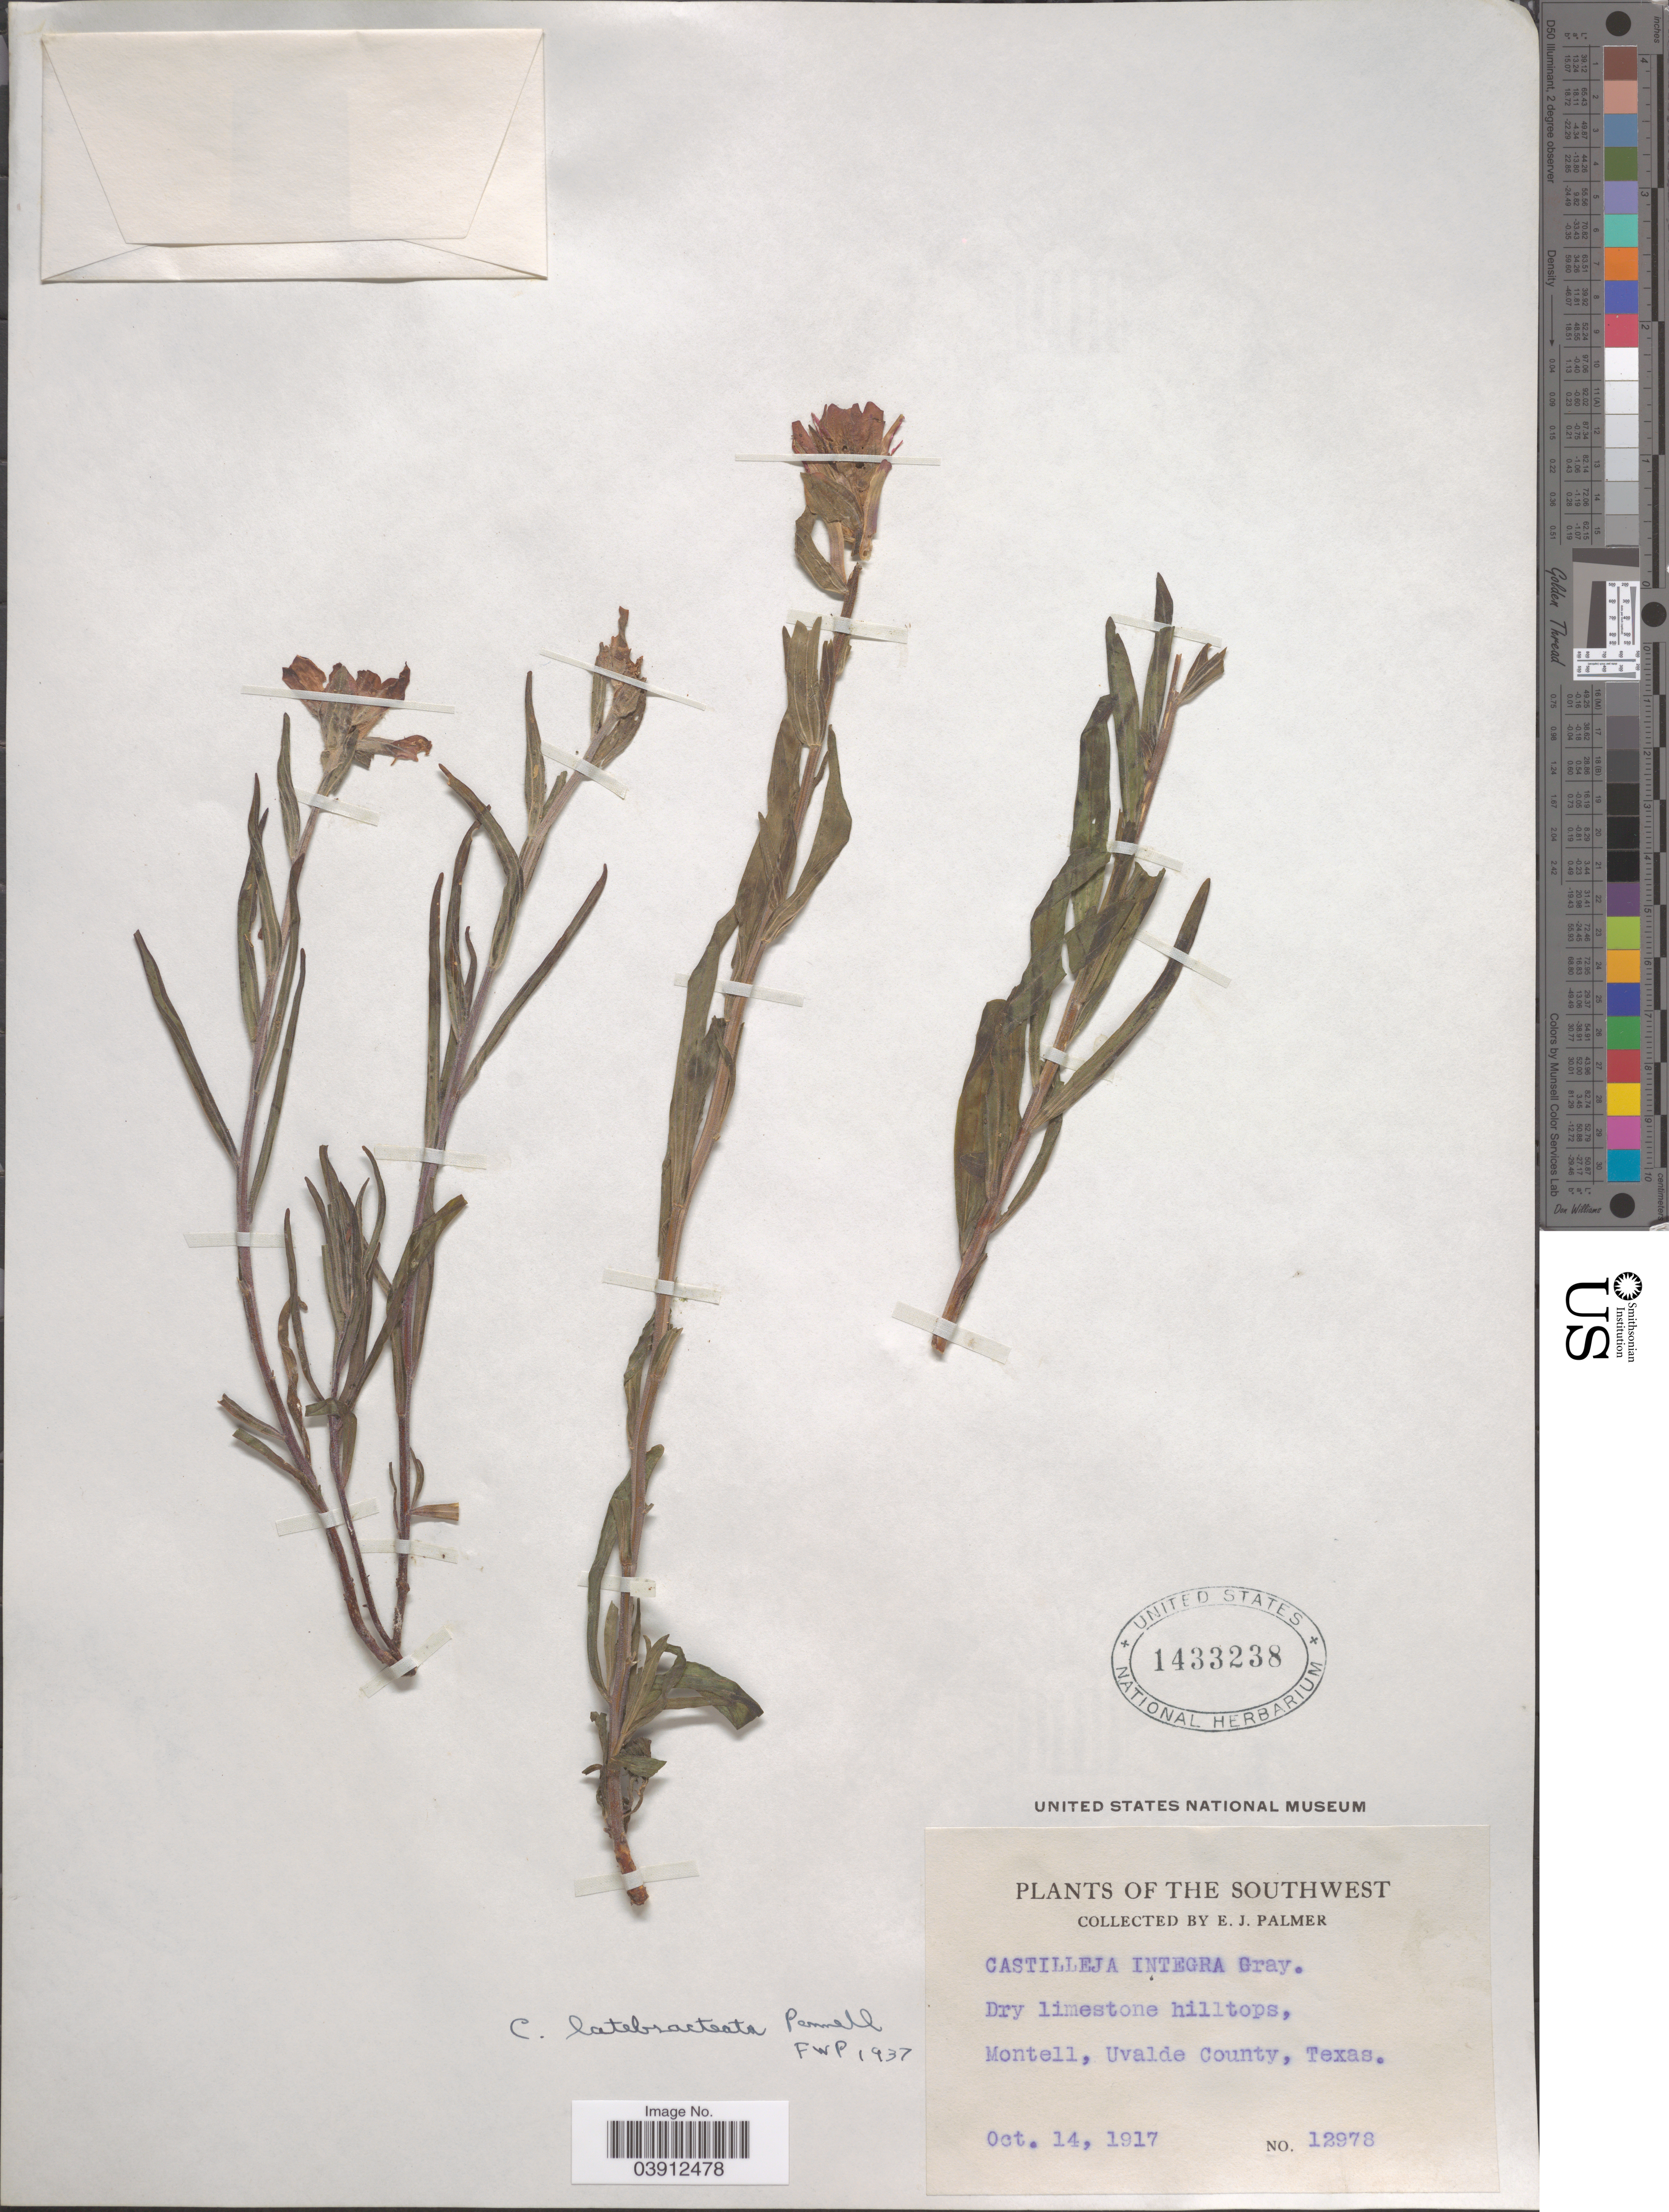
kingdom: Plantae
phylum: Tracheophyta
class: Magnoliopsida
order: Lamiales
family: Orobanchaceae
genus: Castilleja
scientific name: Castilleja latebracteata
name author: Pennell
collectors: E. J. Palmer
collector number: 12978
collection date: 1917-10-14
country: United States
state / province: Texas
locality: Southwest. Dry limestone hilltops, Montell, Uvalde County.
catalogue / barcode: US 1433238